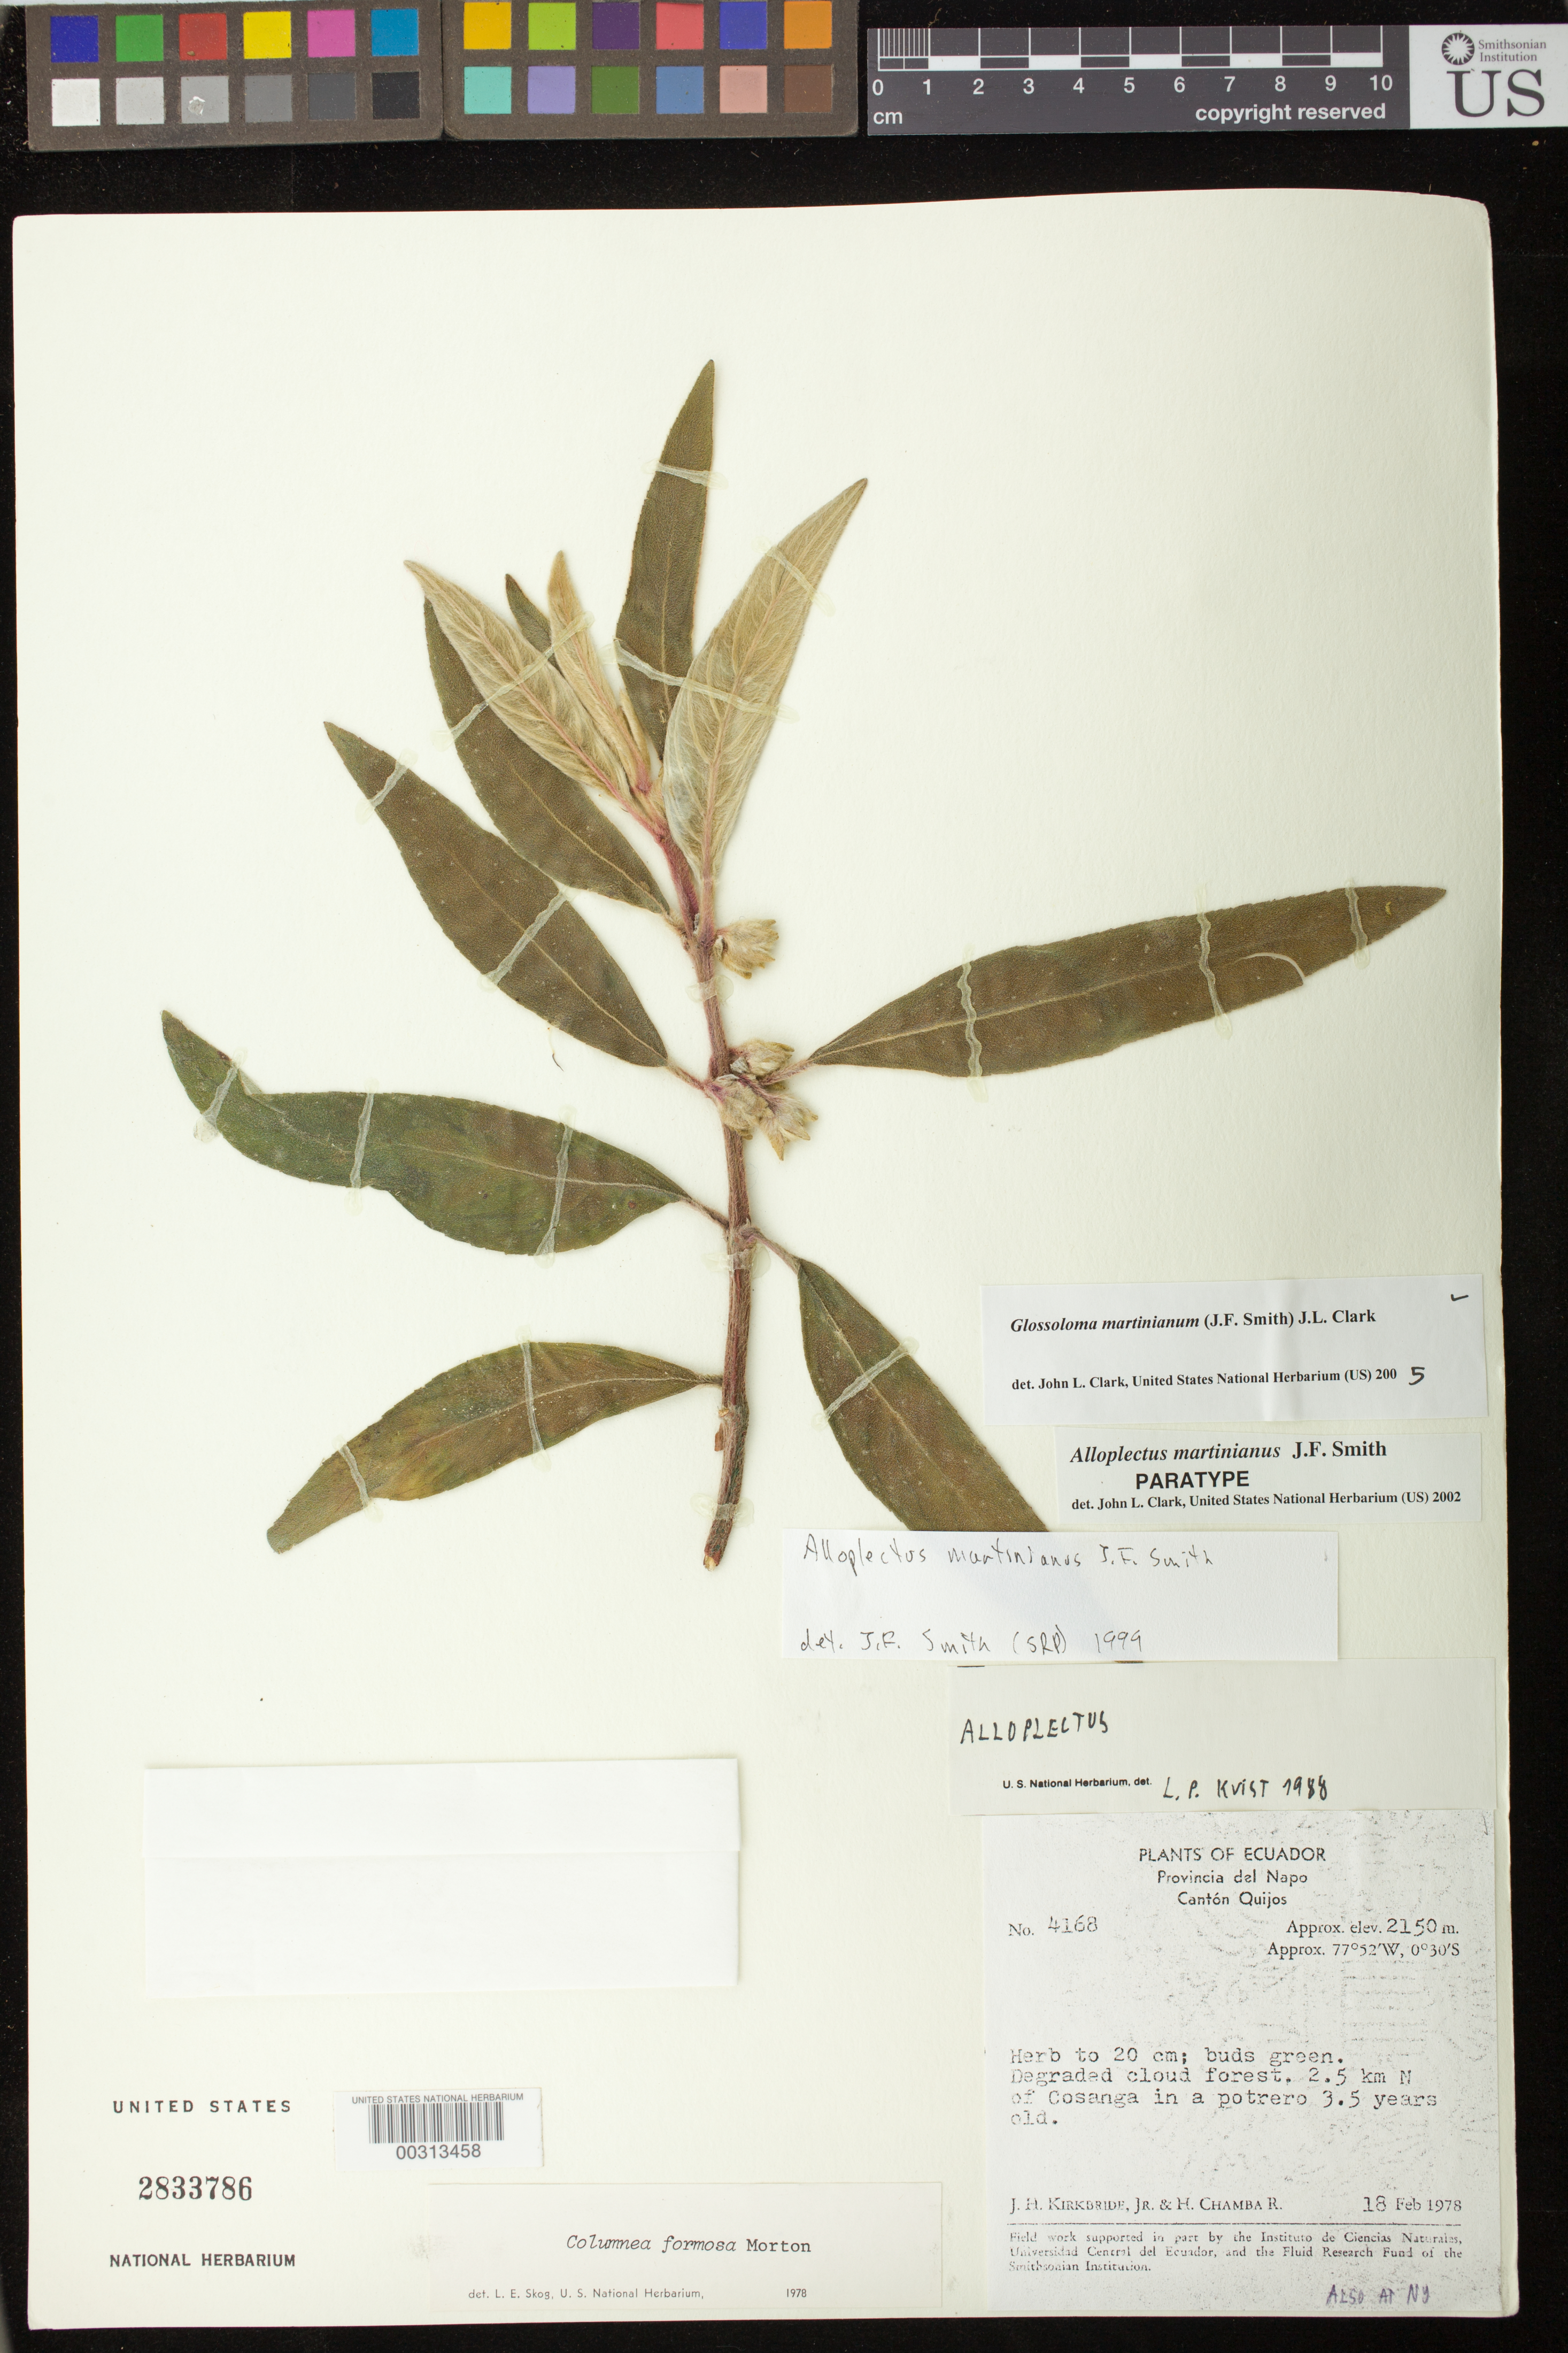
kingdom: Plantae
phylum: Tracheophyta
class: Magnoliopsida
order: Lamiales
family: Gesneriaceae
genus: Glossoloma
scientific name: Glossoloma martinianum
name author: (J.F. Sm.) J.L. Clark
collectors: J. H. Kirkbride & H. Chambra-R.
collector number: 4168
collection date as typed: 18 Feb 1978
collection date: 1978-02-18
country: Ecuador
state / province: Napo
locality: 2.5 km N of Cosanga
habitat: Degraded cloud forest, In a potrero 3.5 years old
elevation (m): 2150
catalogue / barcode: US 2833786